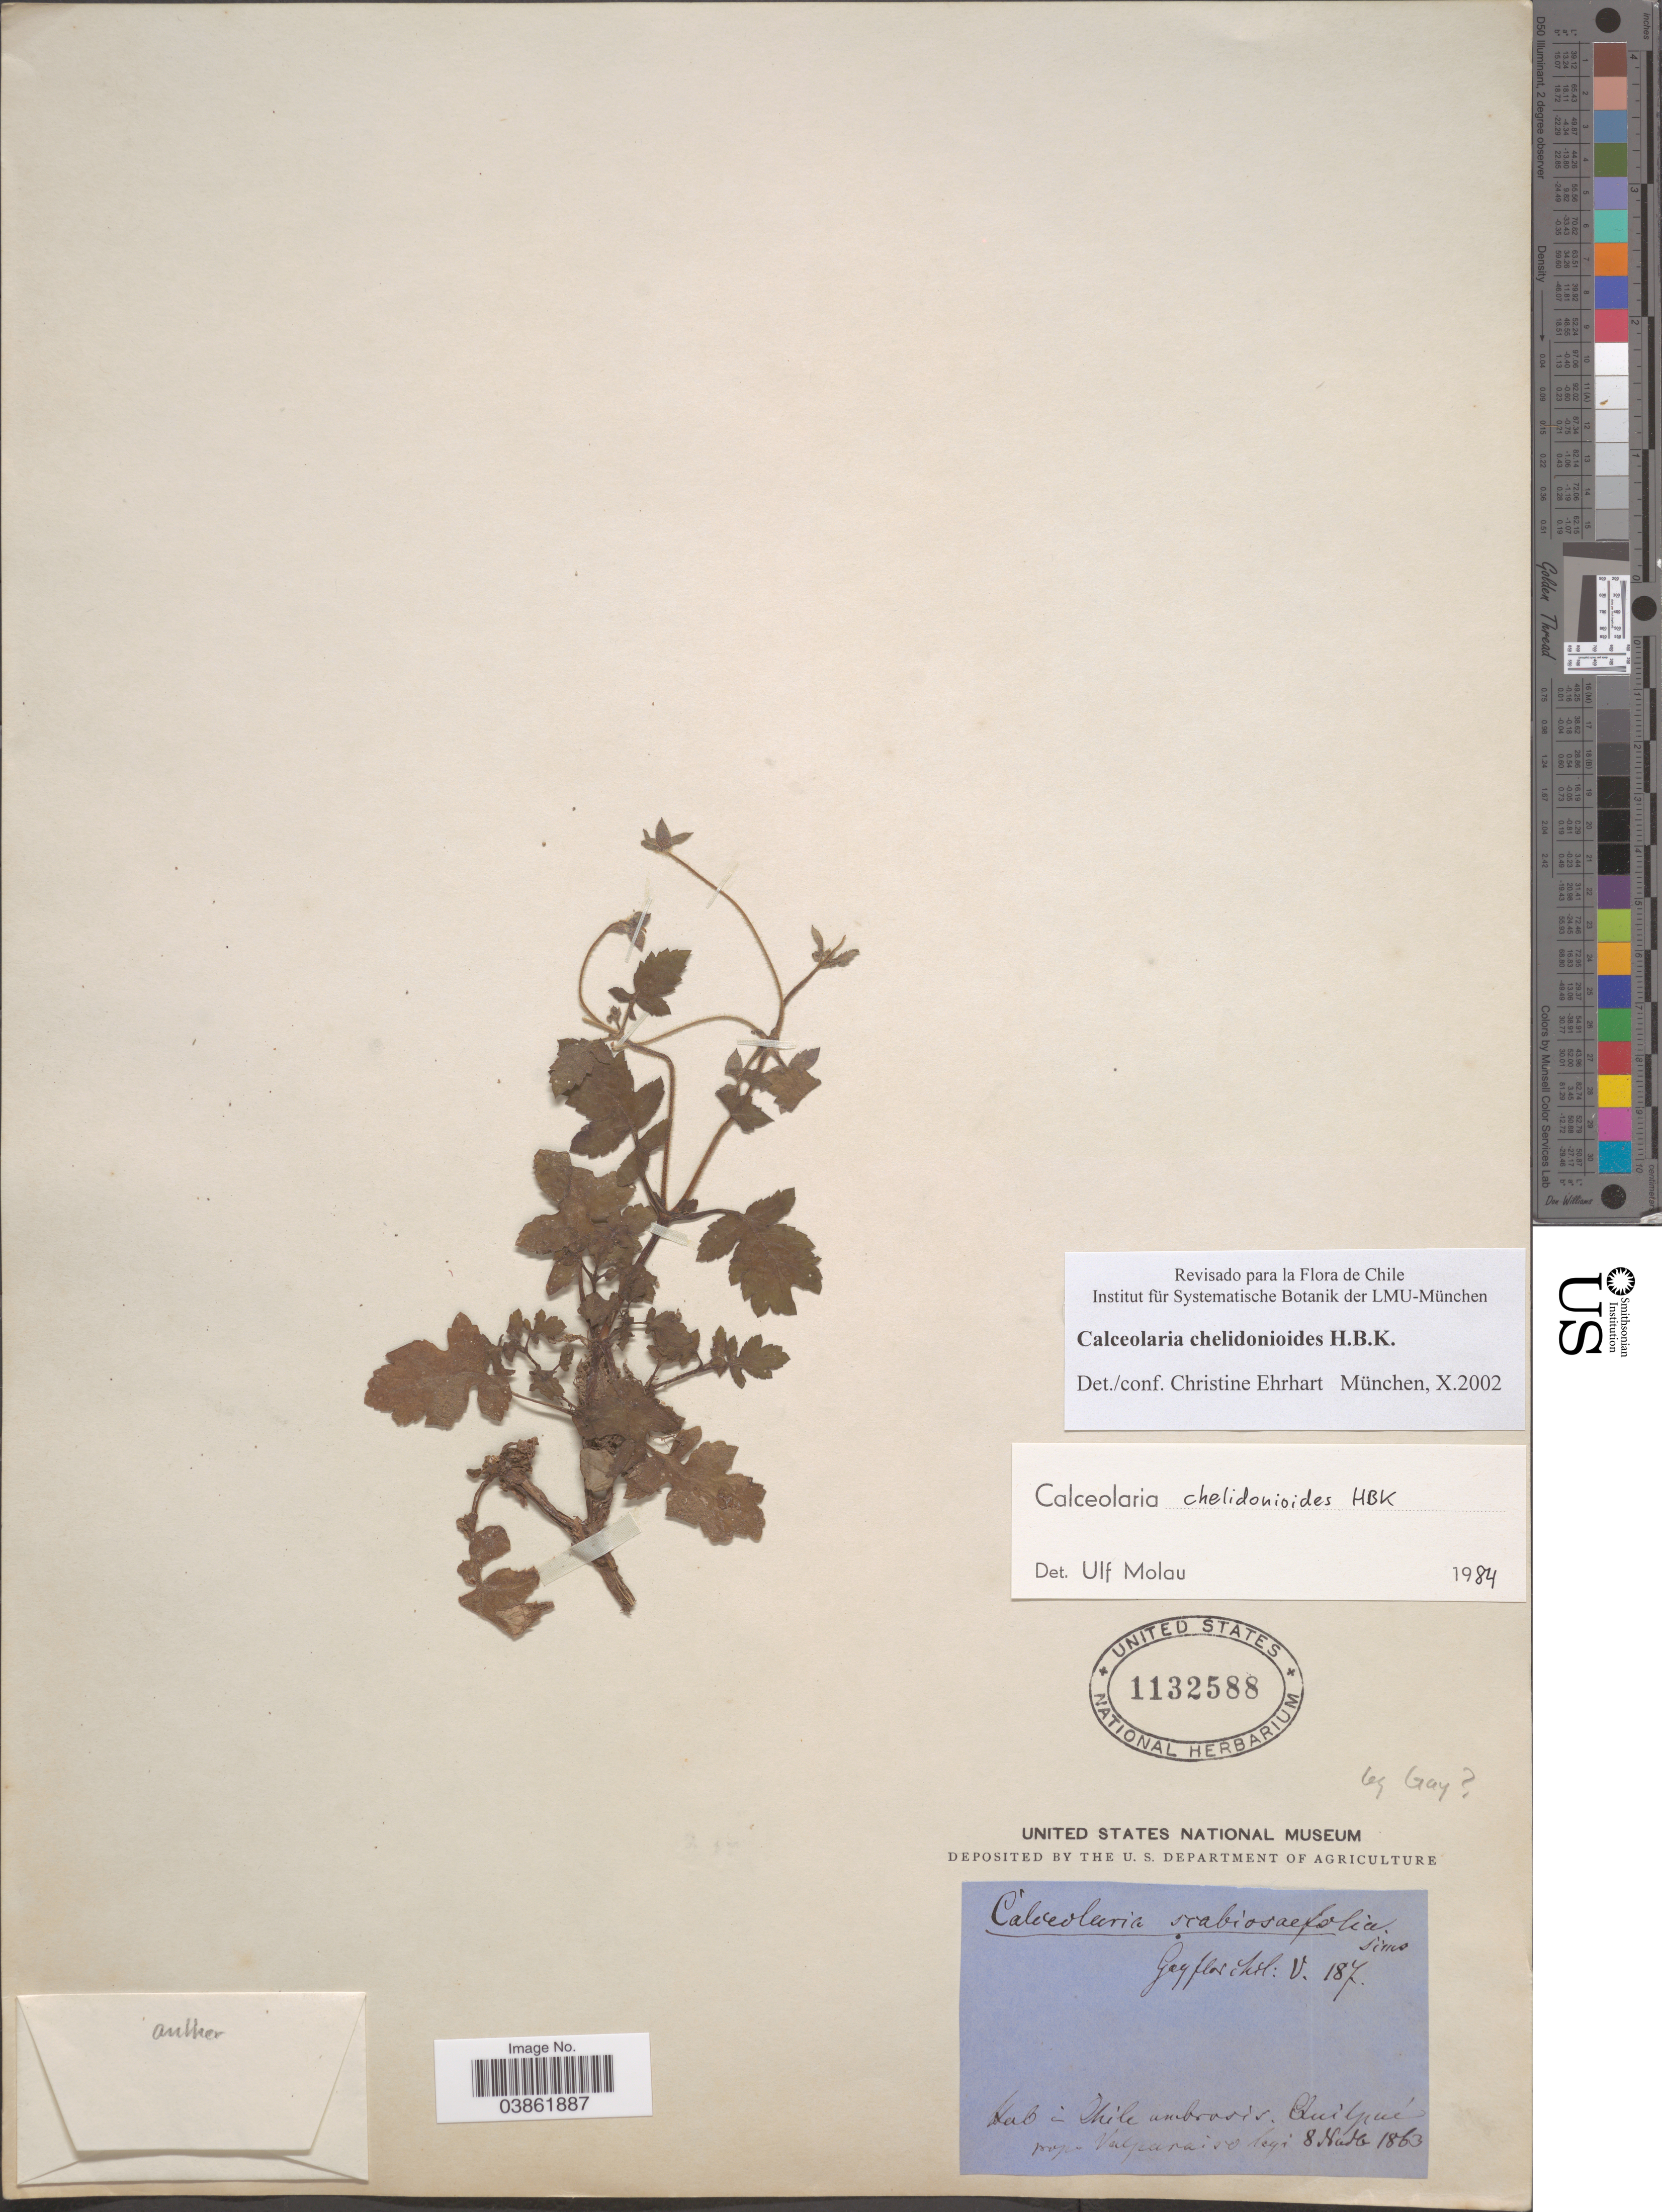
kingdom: Plantae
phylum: Tracheophyta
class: Magnoliopsida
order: Lamiales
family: Calceolariaceae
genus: Calceolaria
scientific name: Calceolaria chelidonioides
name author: Kunth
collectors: Gay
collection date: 1863-11-08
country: Chile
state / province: Valparaíso (V)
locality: Prope Valparaiso.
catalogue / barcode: US 1132588